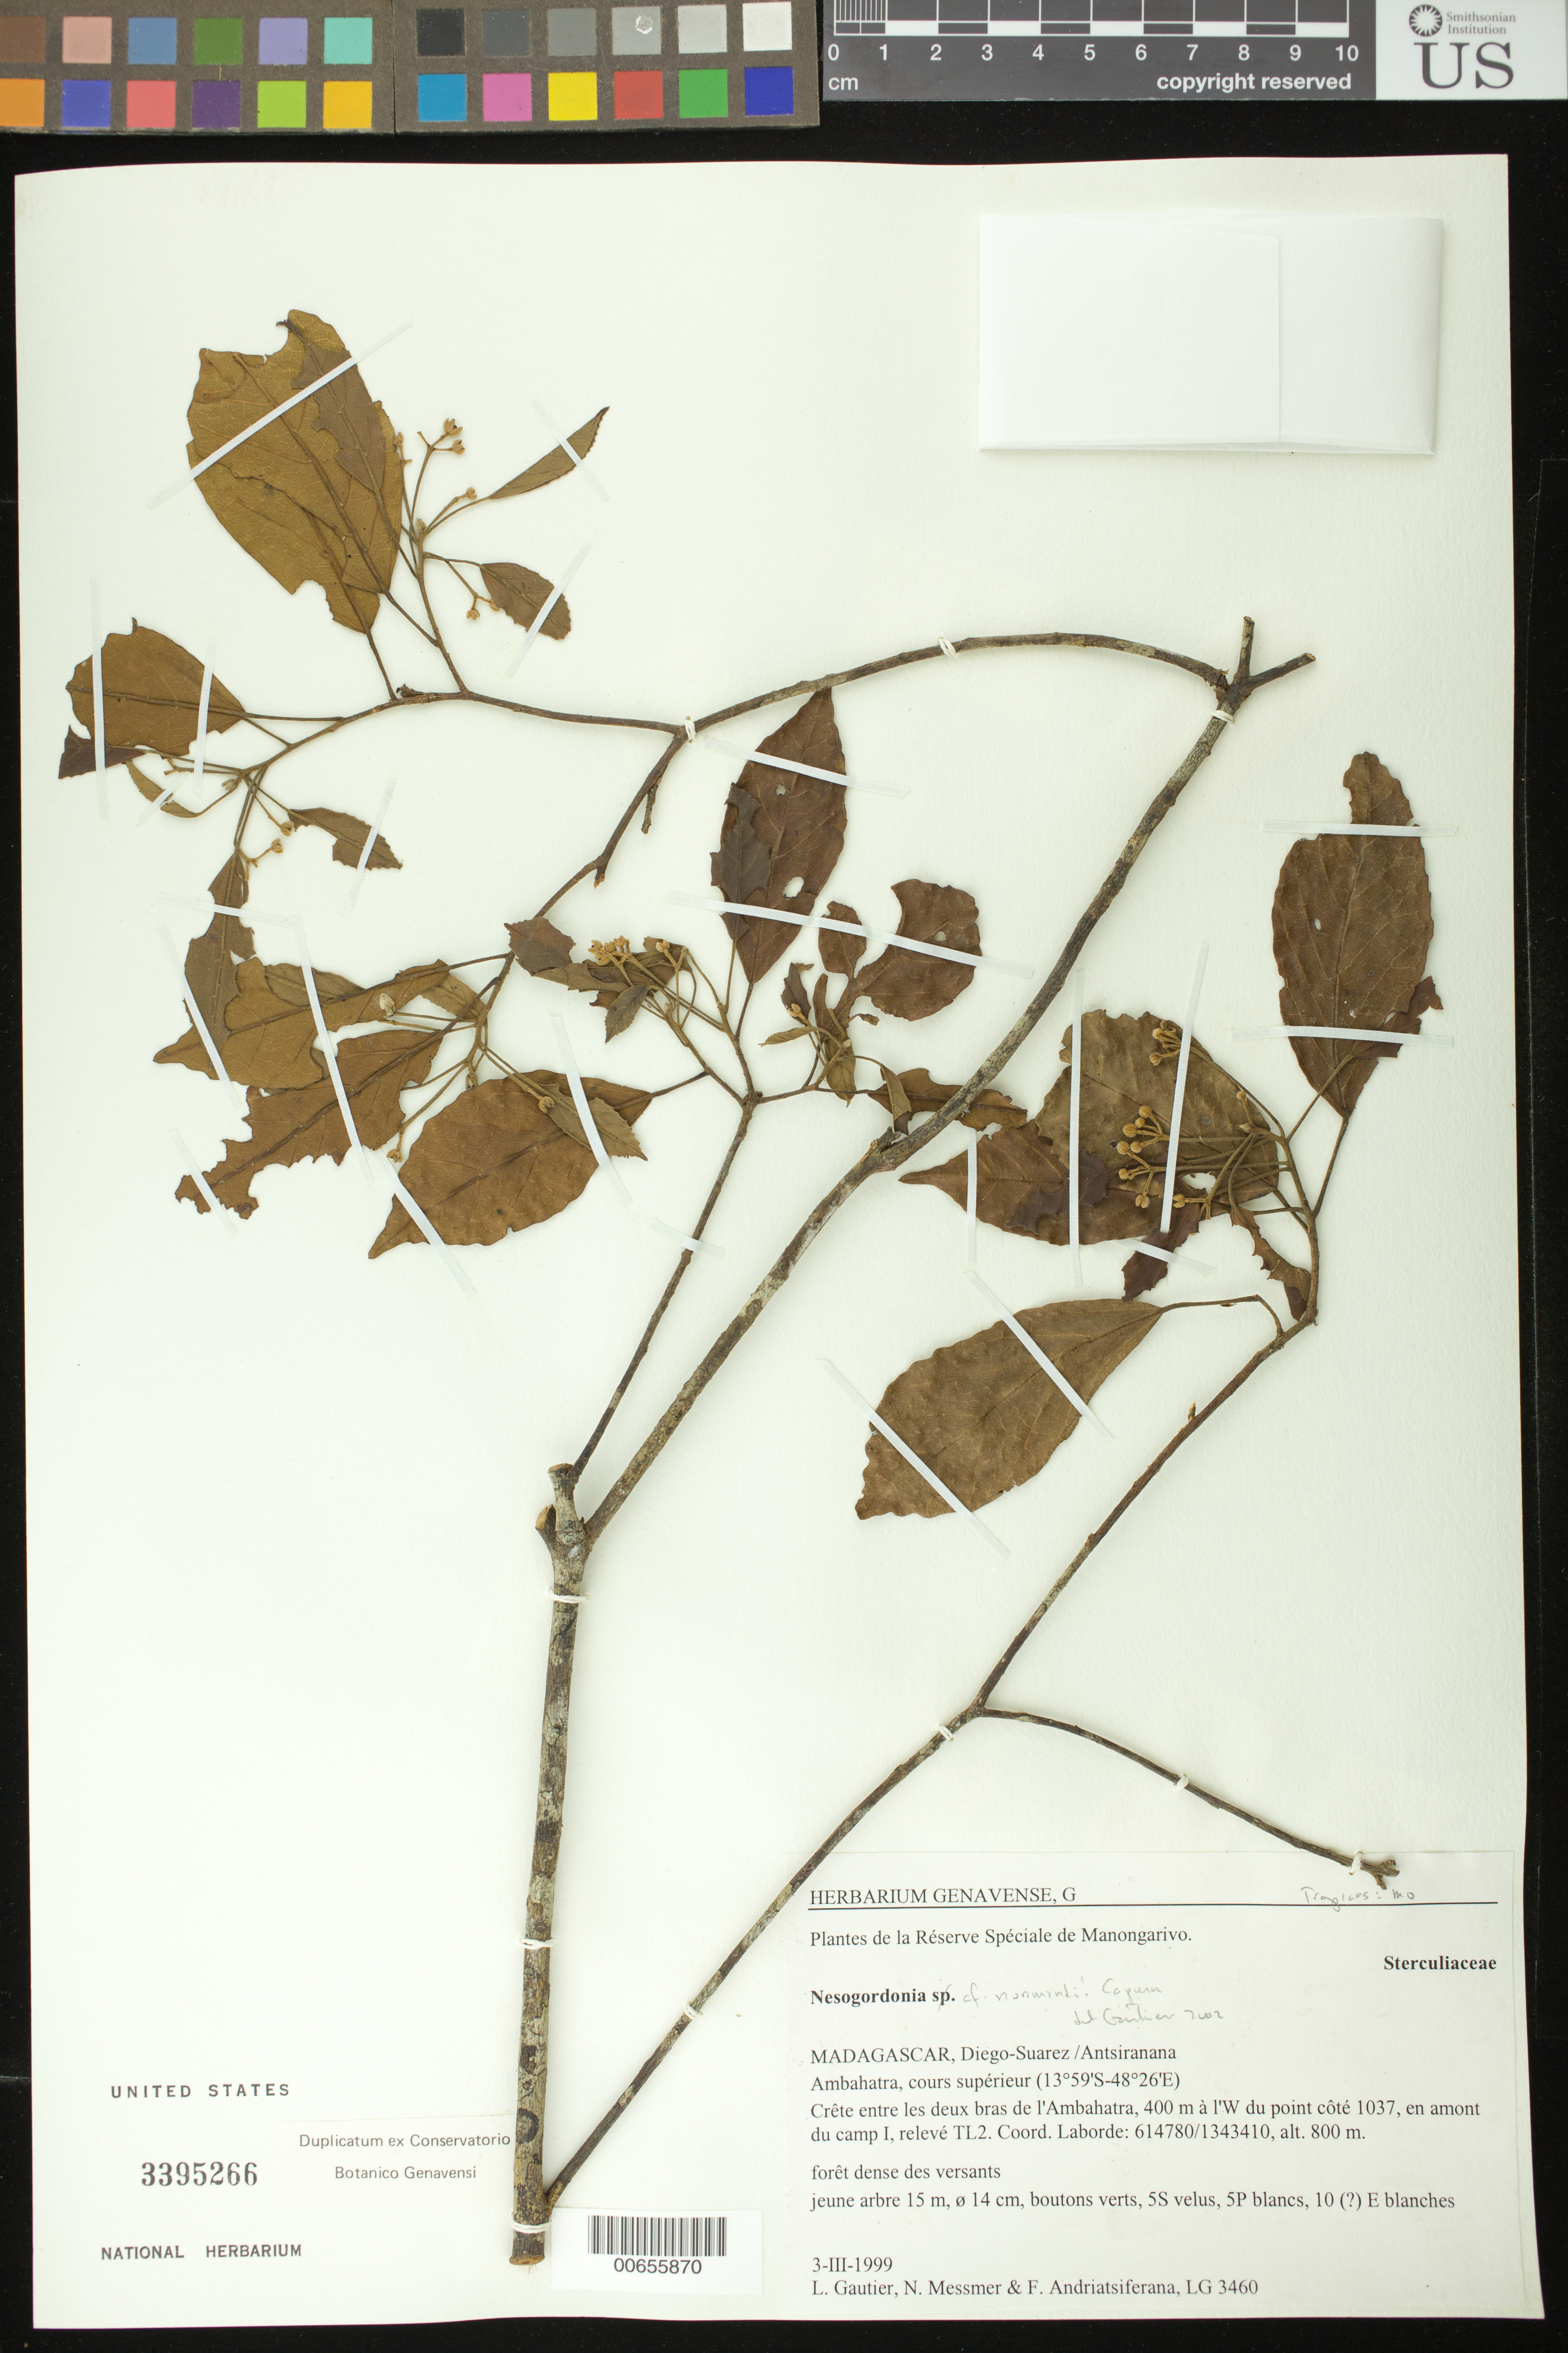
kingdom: Plantae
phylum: Tracheophyta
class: Magnoliopsida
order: Malvales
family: Malvaceae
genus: Nesogordonia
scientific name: Nesogordonia normandii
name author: Capuron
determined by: Dorr, Laurence J., Curator (BOT), Smithsonian Institution - National Museum of Natural History (UNITED STATES)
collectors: L. Gautier, N. Messmer & F. Andriatsiferana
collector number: LG 3460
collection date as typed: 03 Mar 1999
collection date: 1999-03-03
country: Madagascar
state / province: Diana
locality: Diego-Suarez/Antsiranana, Ambahatra, cours supérieur, crête entre les deux bras de l'Ambahatra, 400 m à l'W du point côté 1037, en amont du camp I, relevé TL2. Coord. Laborde 614780/1343410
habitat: Forêt dense des versants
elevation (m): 800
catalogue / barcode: US 3395266